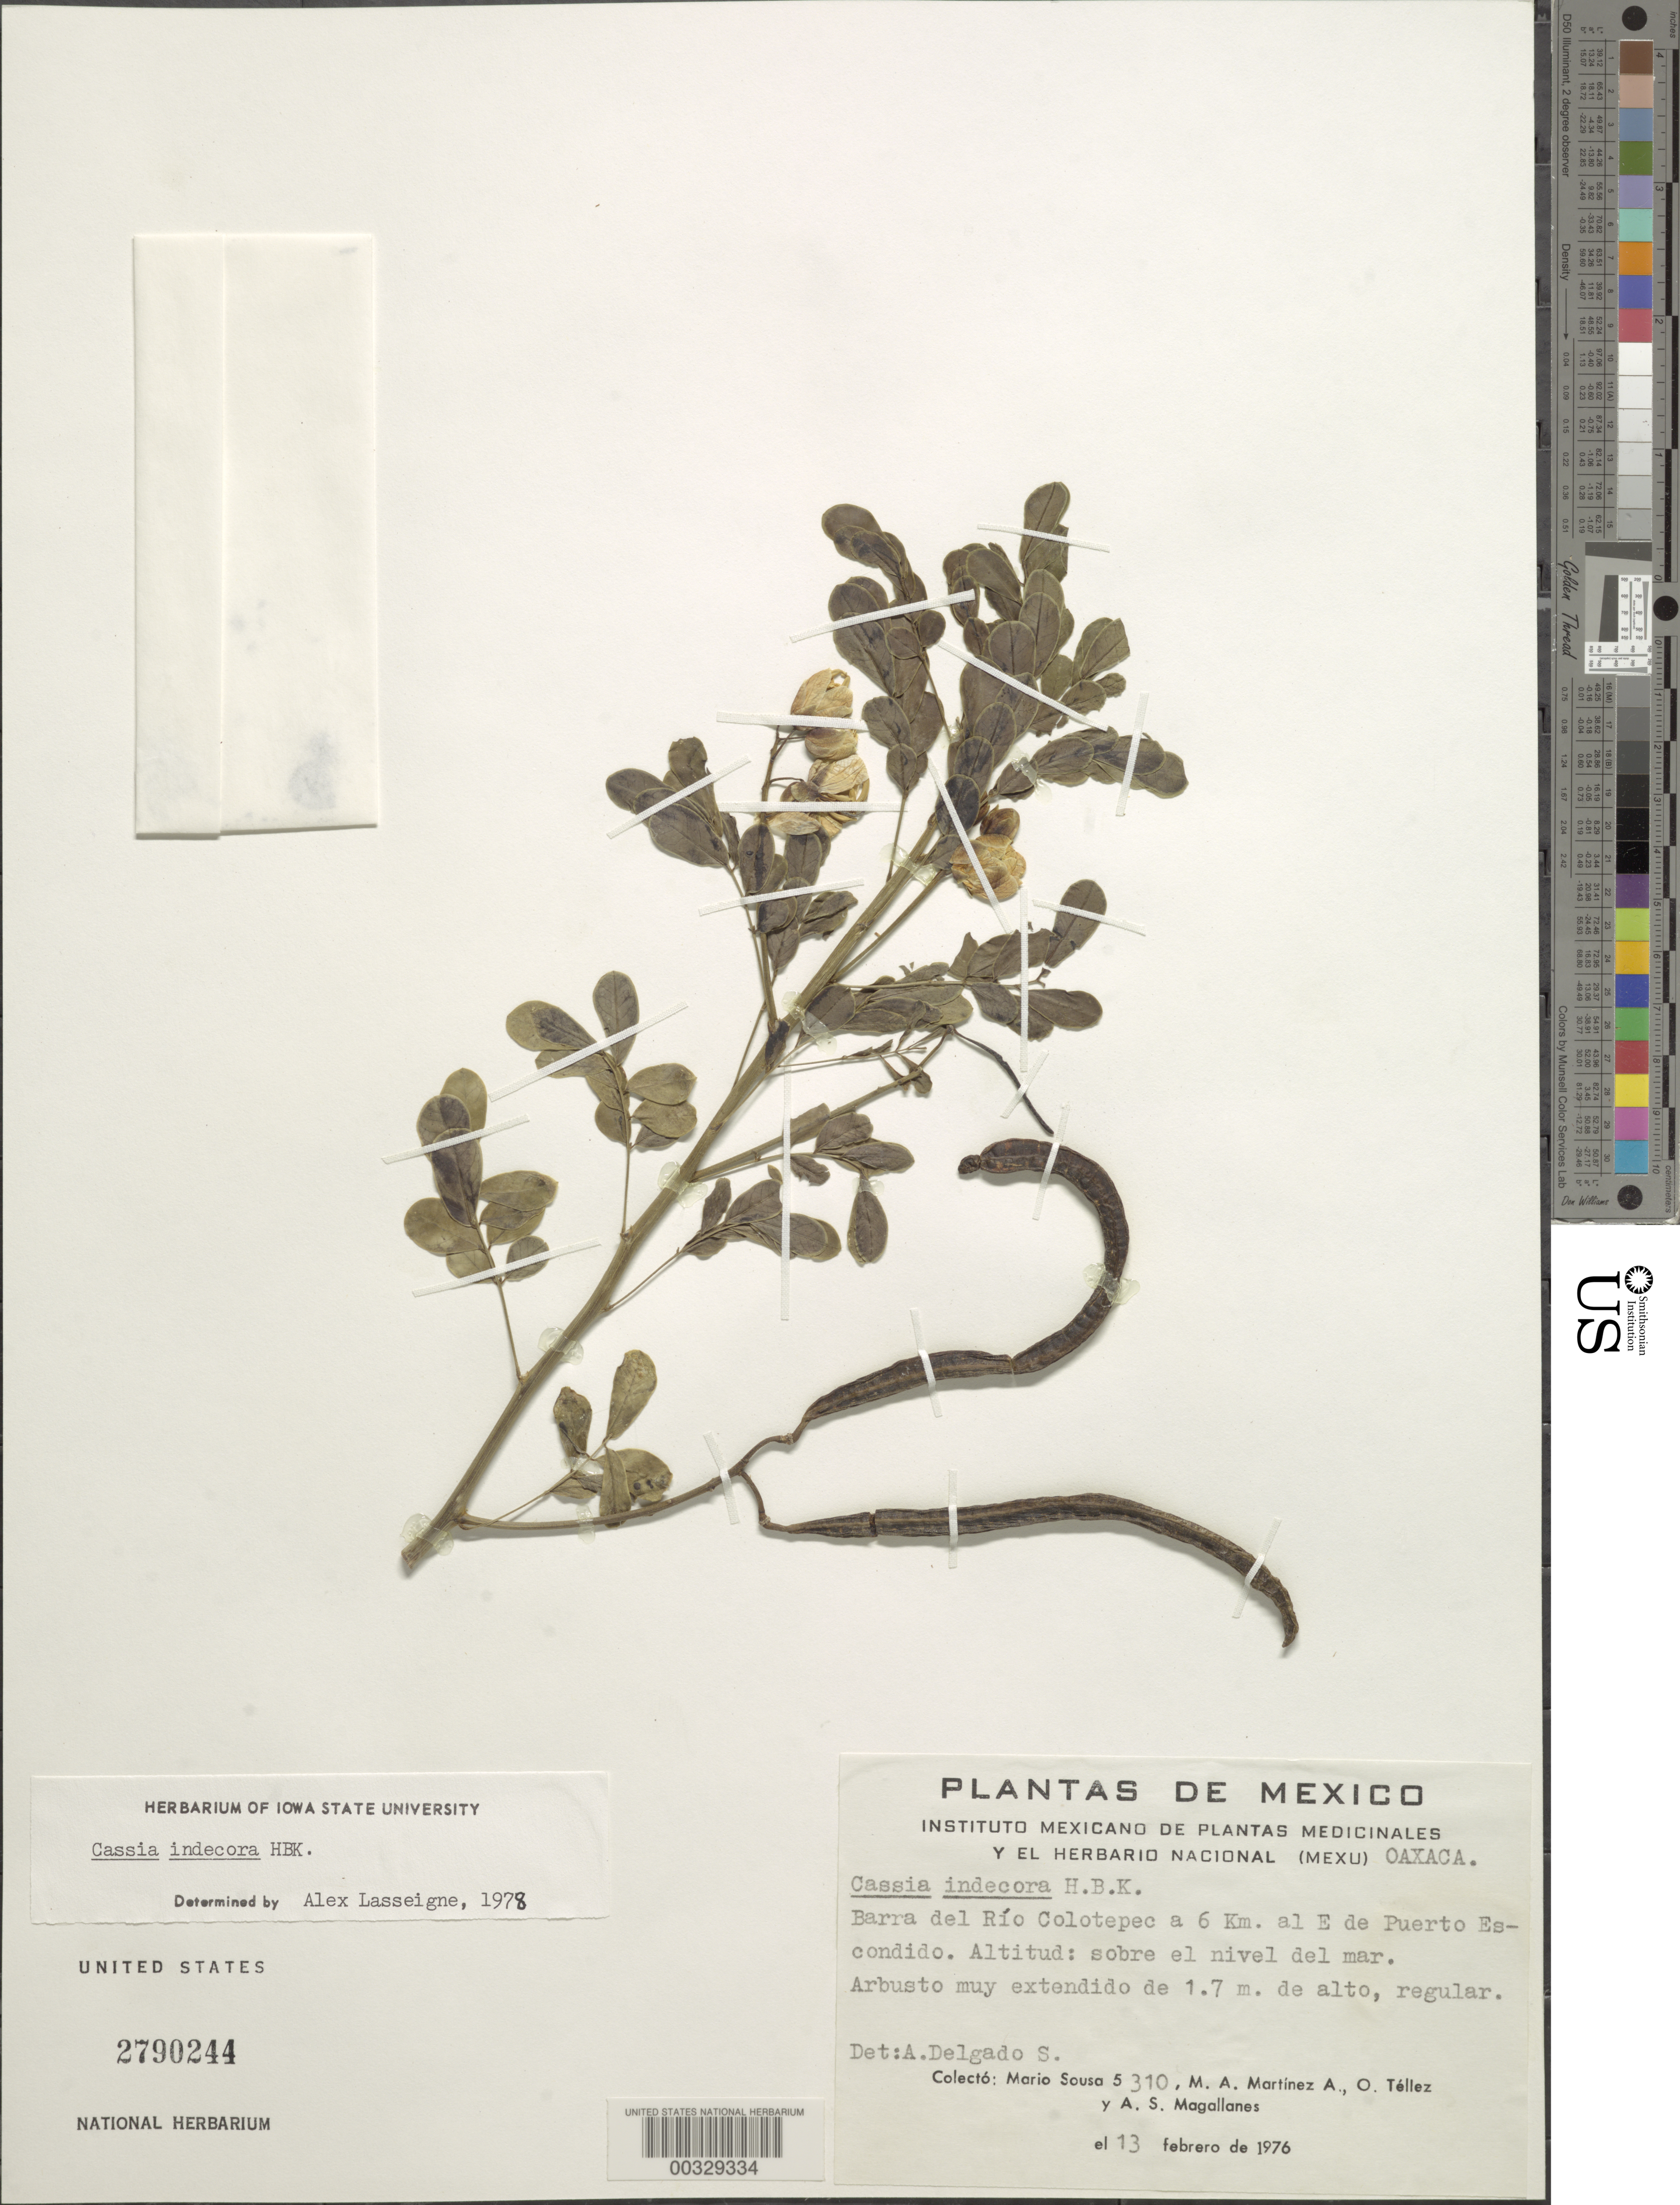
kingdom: Plantae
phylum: Tracheophyta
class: Magnoliopsida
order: Fabales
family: Fabaceae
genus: Senna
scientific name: Senna pendula var. advena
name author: (Vogel) H.S. Irwin & Barneby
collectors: M. Sousa S.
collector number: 5310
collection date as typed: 13 Feb 1976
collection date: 1976-02-13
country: Mexico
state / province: Oaxaca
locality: Barra del rio colotepec, 6 km E of puerto escondido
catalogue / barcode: US 2790244